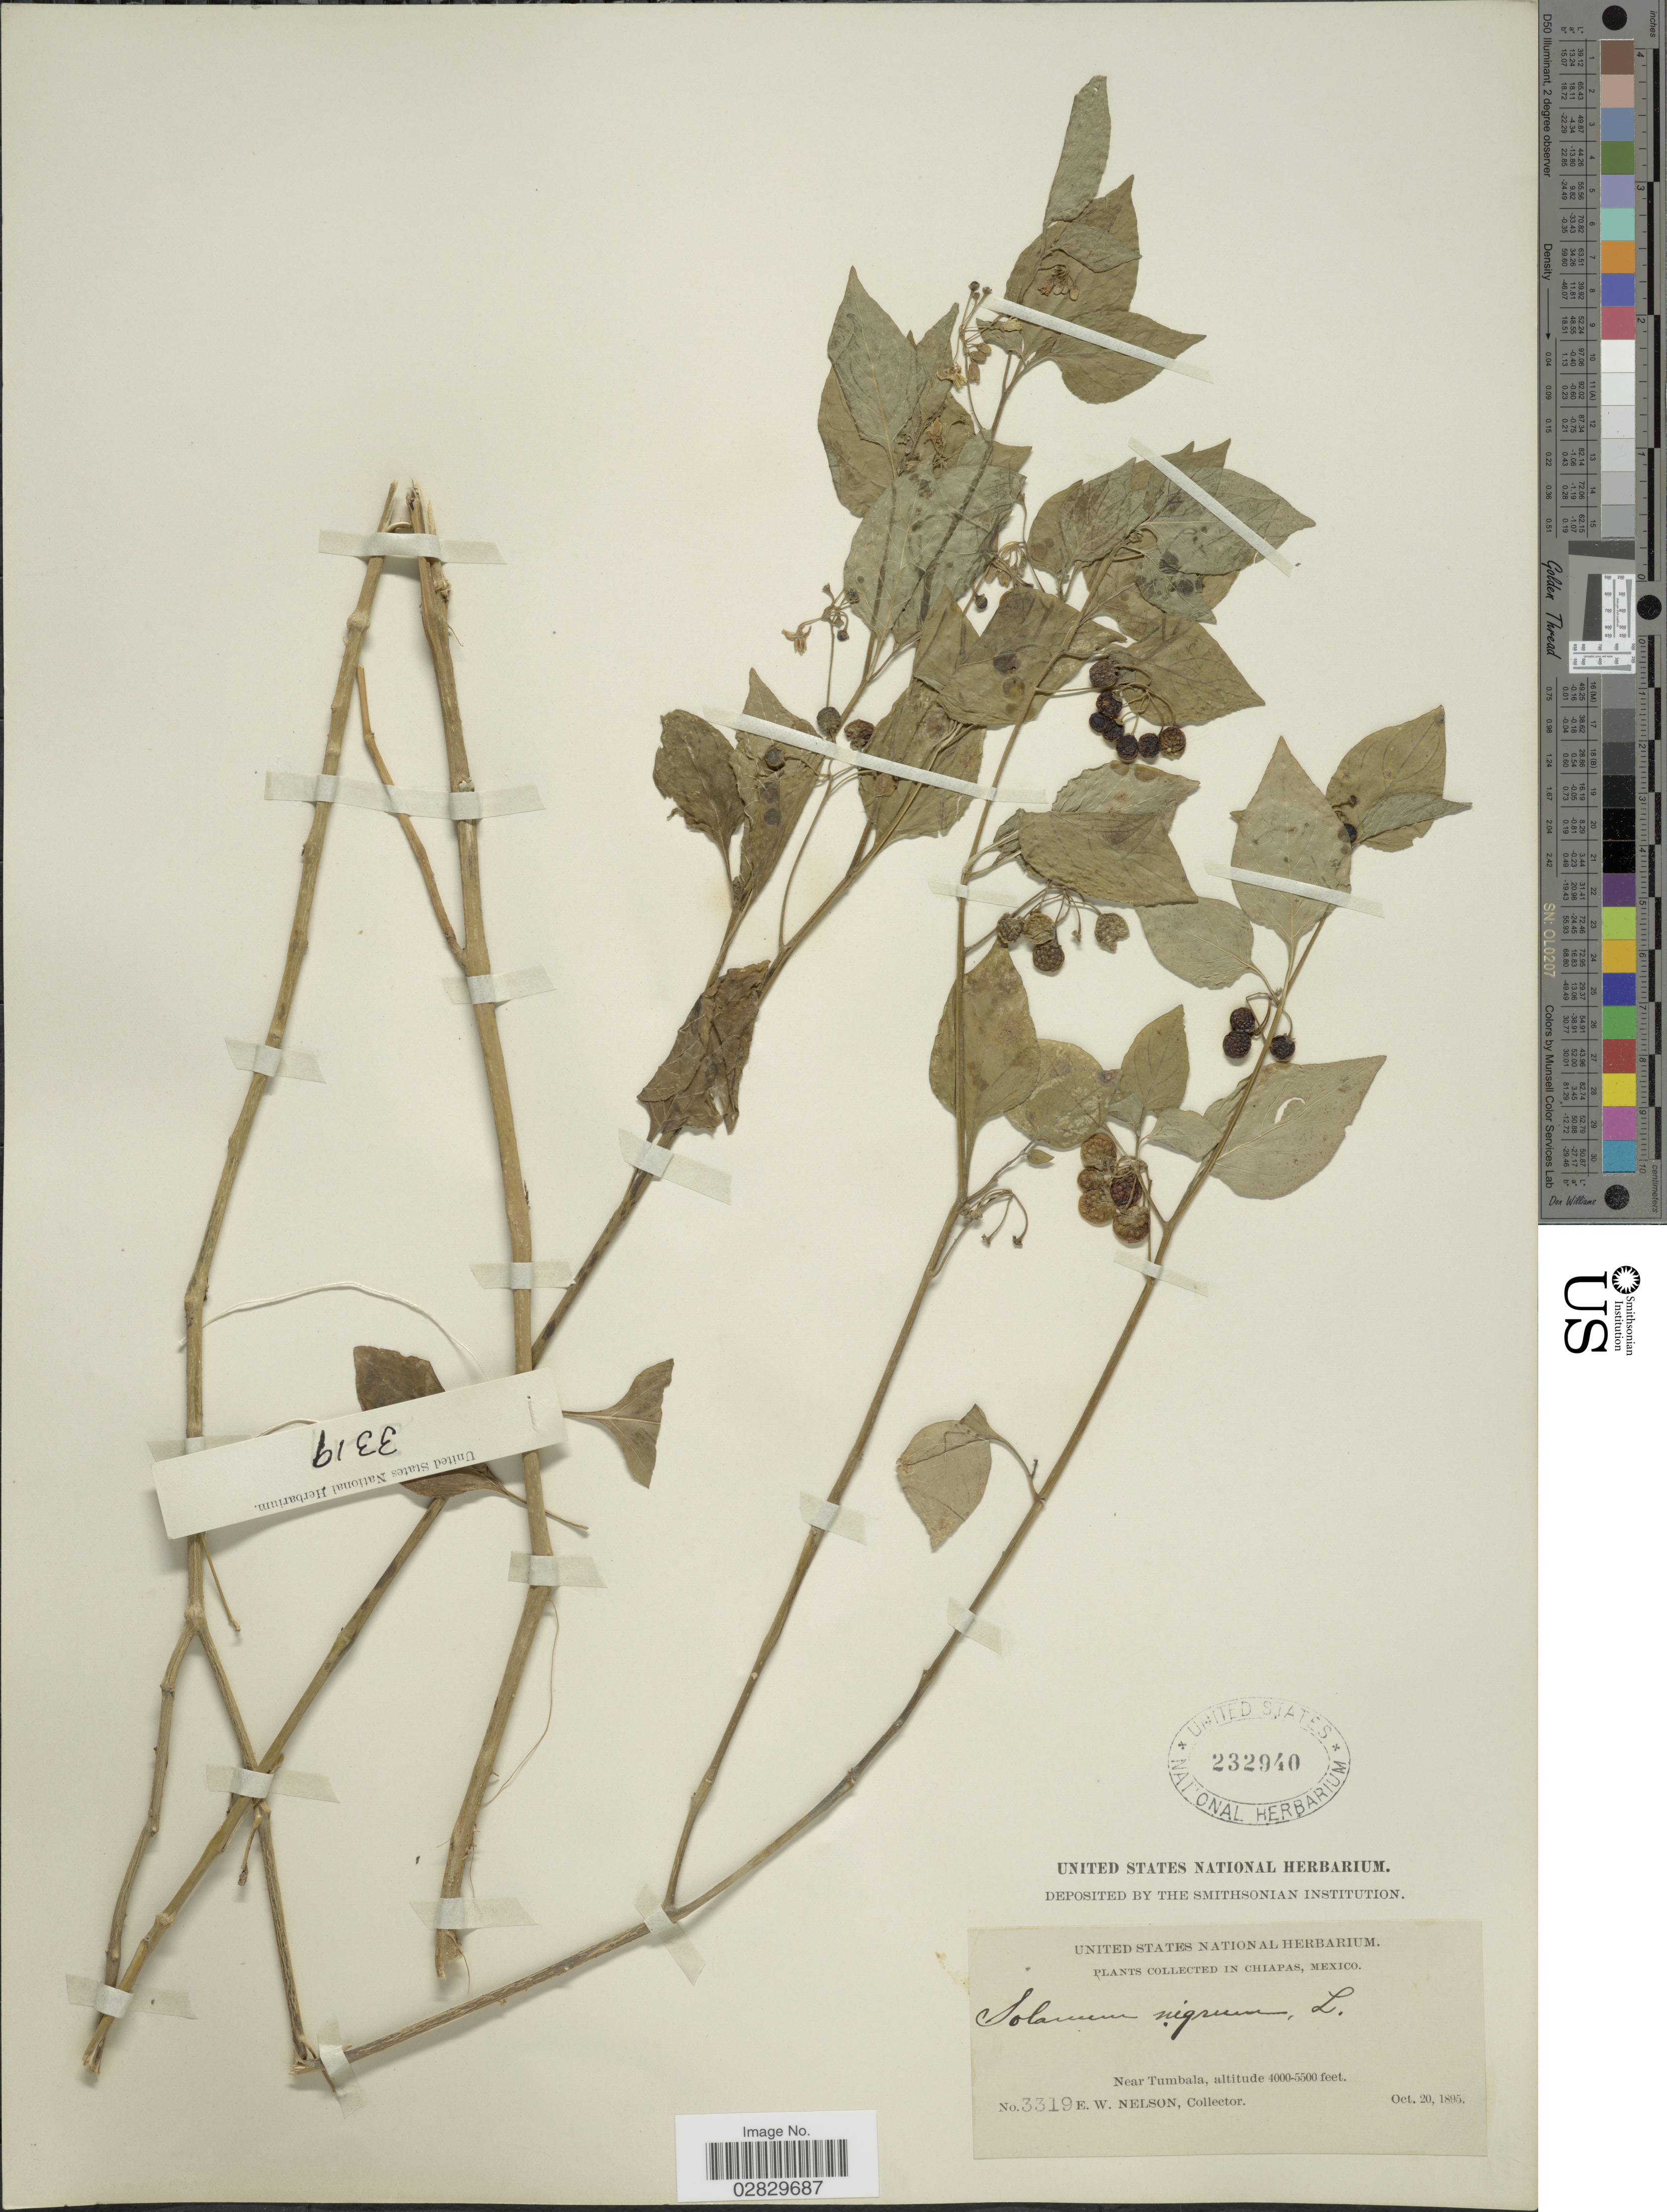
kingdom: Plantae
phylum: Tracheophyta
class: Magnoliopsida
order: Solanales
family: Solanaceae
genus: Solanum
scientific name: Solanum nigrescens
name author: M. Martens & Galeotti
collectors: E. W. Nelson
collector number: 3319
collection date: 1895-10-20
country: Mexico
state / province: Chiapas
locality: Near Tumbala.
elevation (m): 1219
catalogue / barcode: US 232940